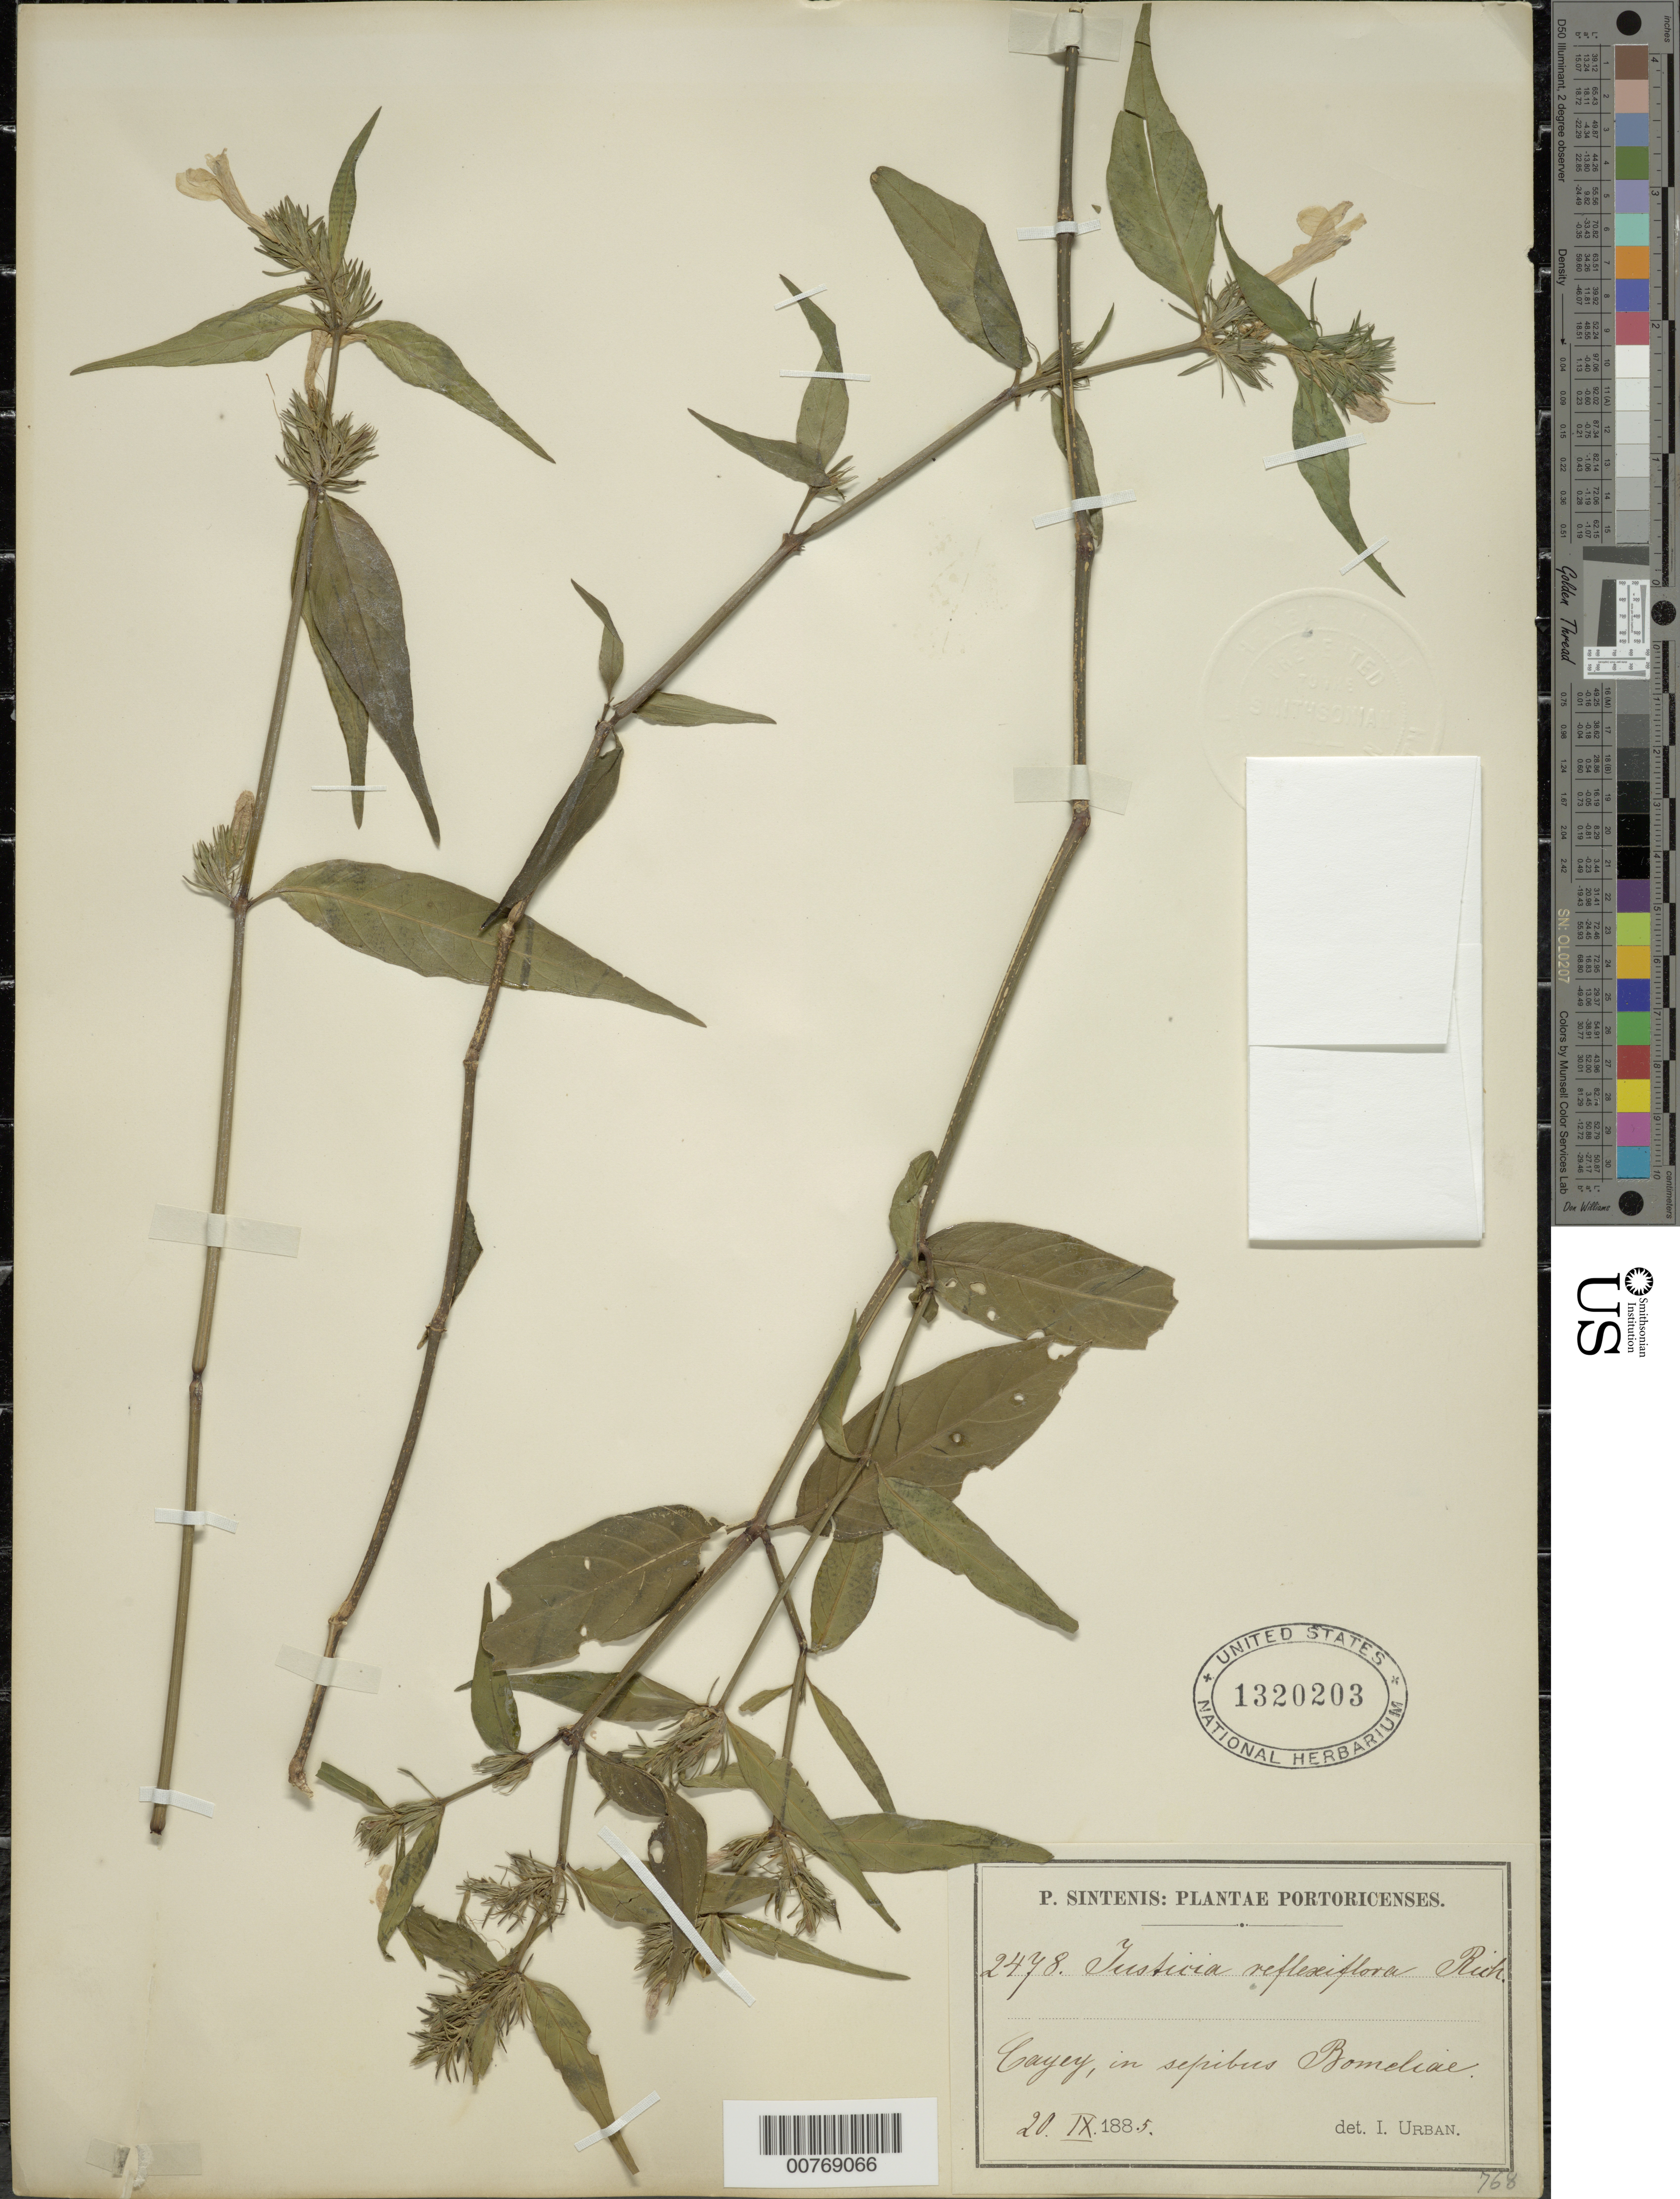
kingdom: Plantae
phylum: Tracheophyta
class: Magnoliopsida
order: Lamiales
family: Acanthaceae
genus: Justicia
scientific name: Justicia periplocifolia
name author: Jacq.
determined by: Acevedo-Rodríguez, P., (BOT), Smithsonian Institution - National Museum of Natural History (UNITED STATES)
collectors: P. Sintenis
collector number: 2478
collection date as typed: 20 Sep 1885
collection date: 1885-09-20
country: Puerto Rico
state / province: Cayey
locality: Cayey, in sepibus Bromeliae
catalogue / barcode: US 1320203